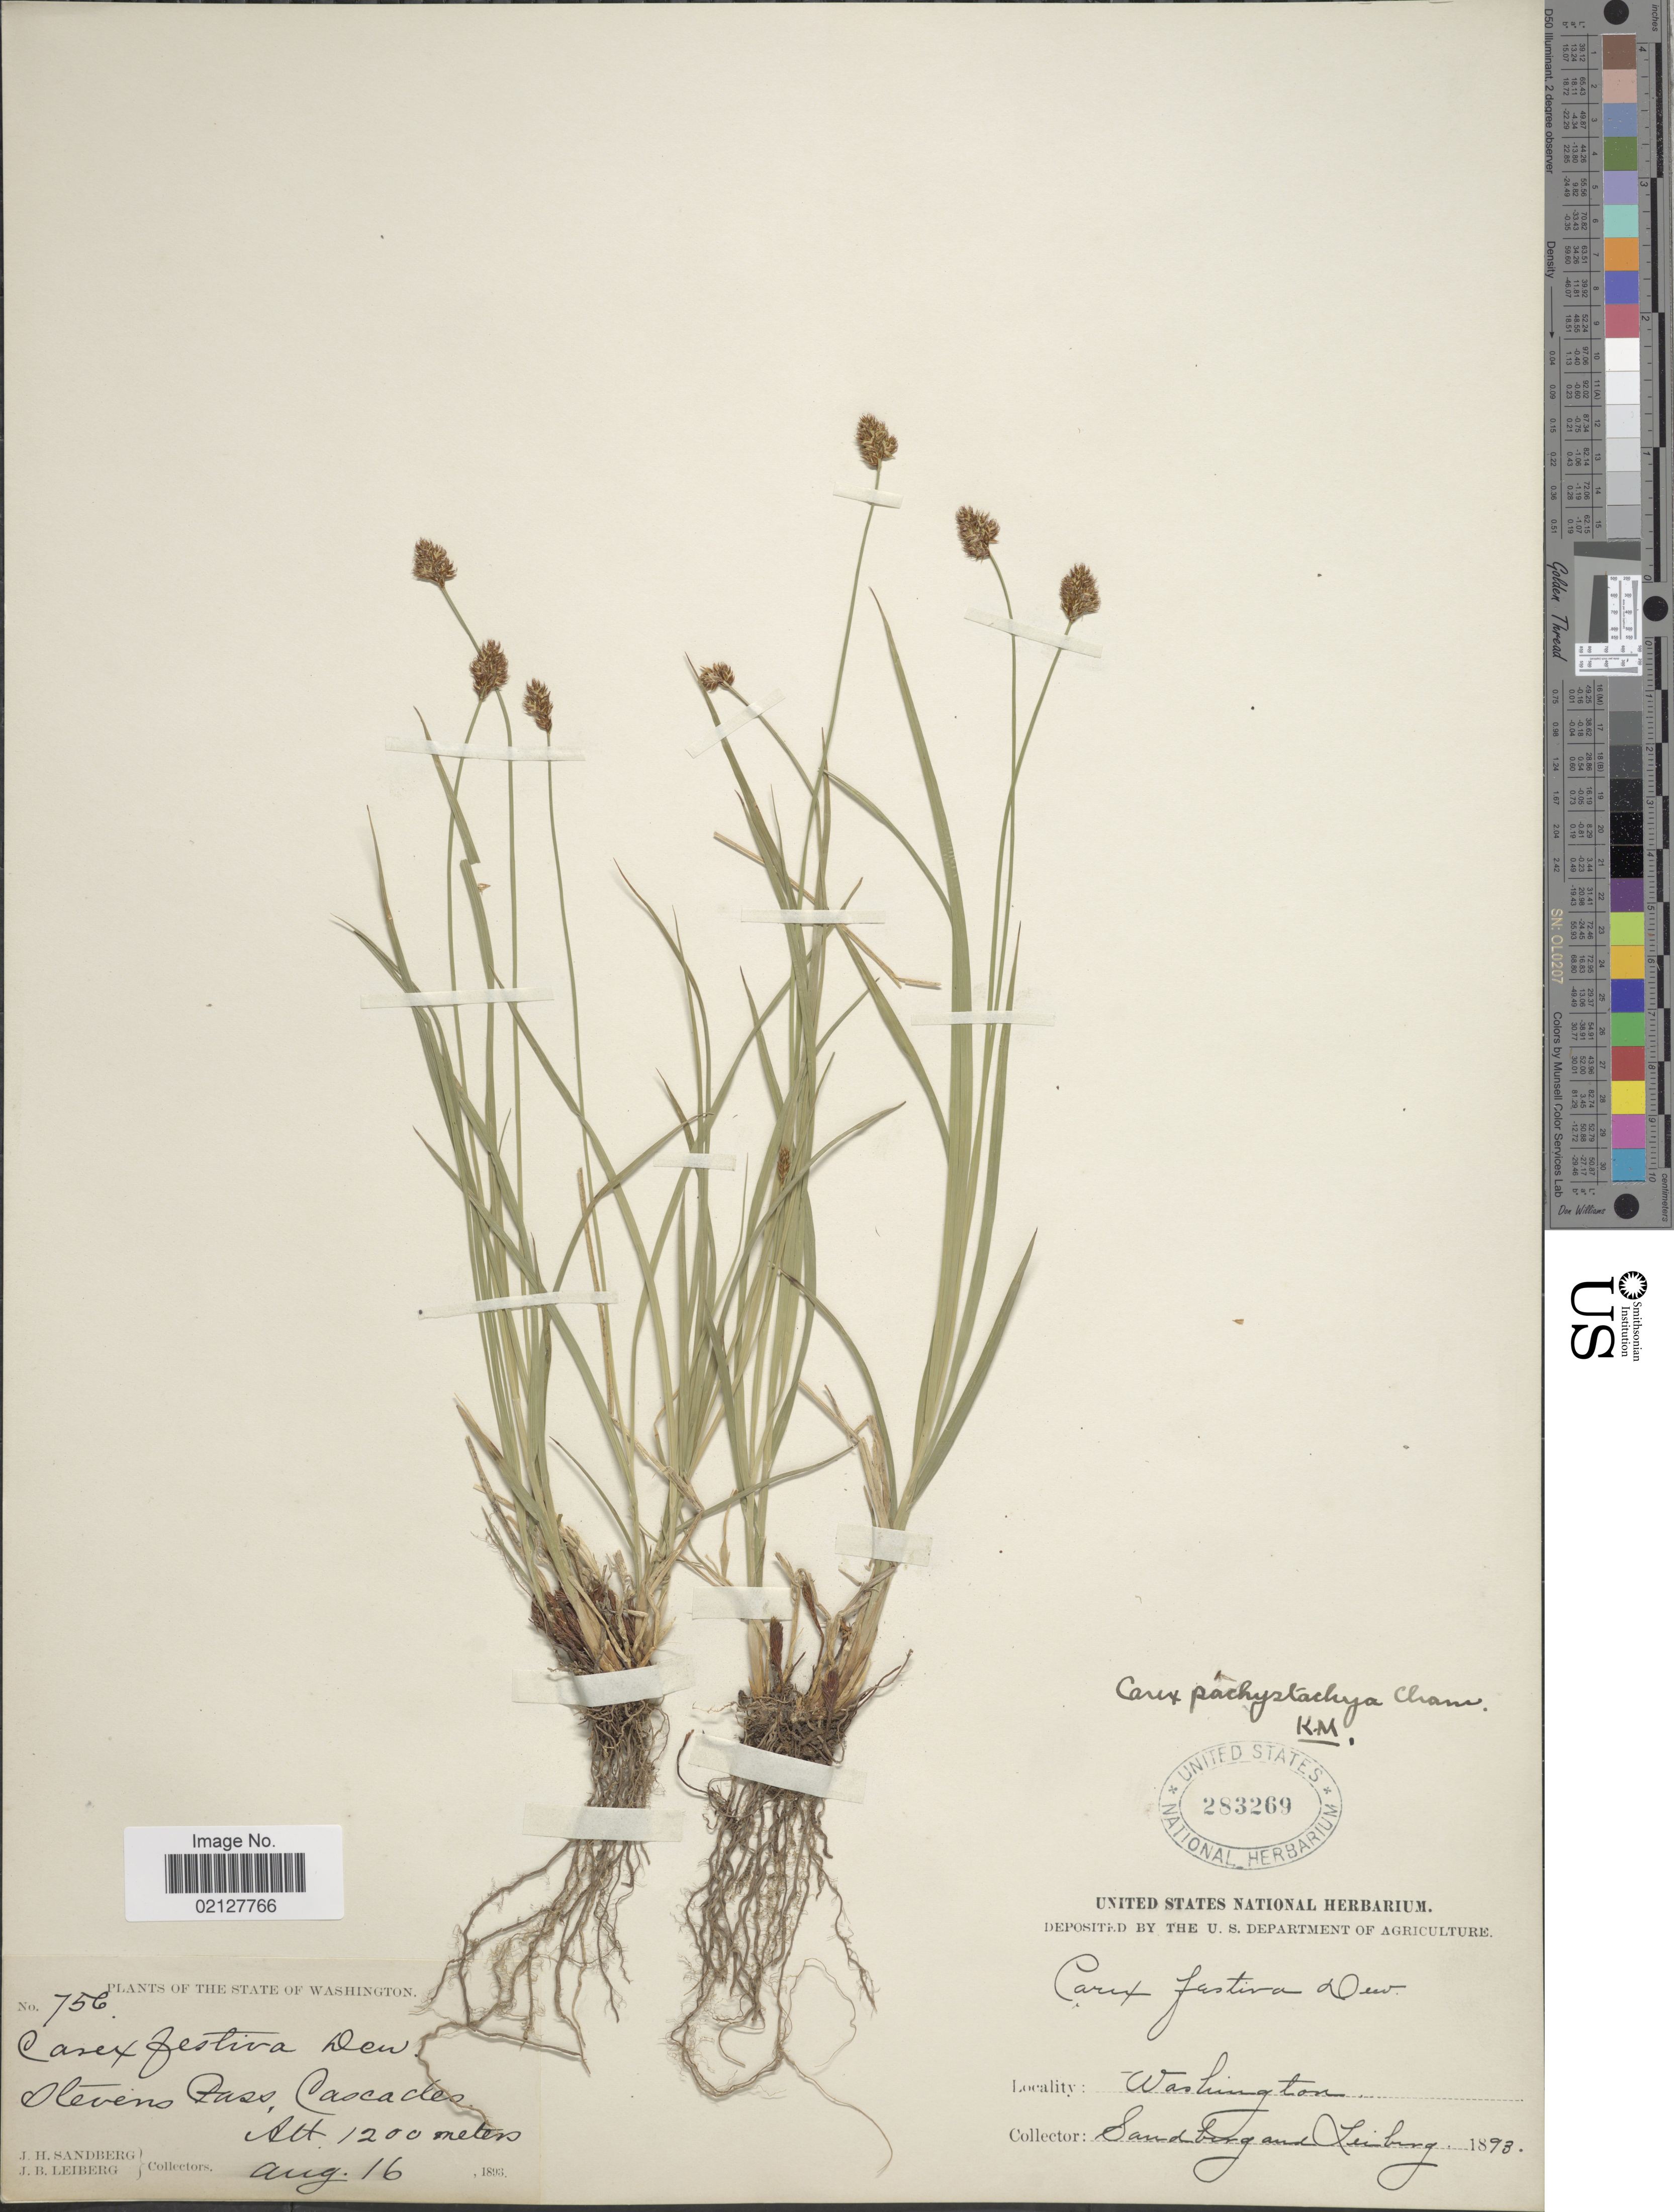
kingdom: Plantae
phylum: Tracheophyta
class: Liliopsida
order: Poales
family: Cyperaceae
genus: Carex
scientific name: Carex pachystachya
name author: Cham. ex Steud.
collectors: J. H. Sandberg & J. B. Leiberg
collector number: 756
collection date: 1893-08-16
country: United States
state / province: Washington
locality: Stevens Pass, Cascades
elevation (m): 1200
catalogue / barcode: US 283269